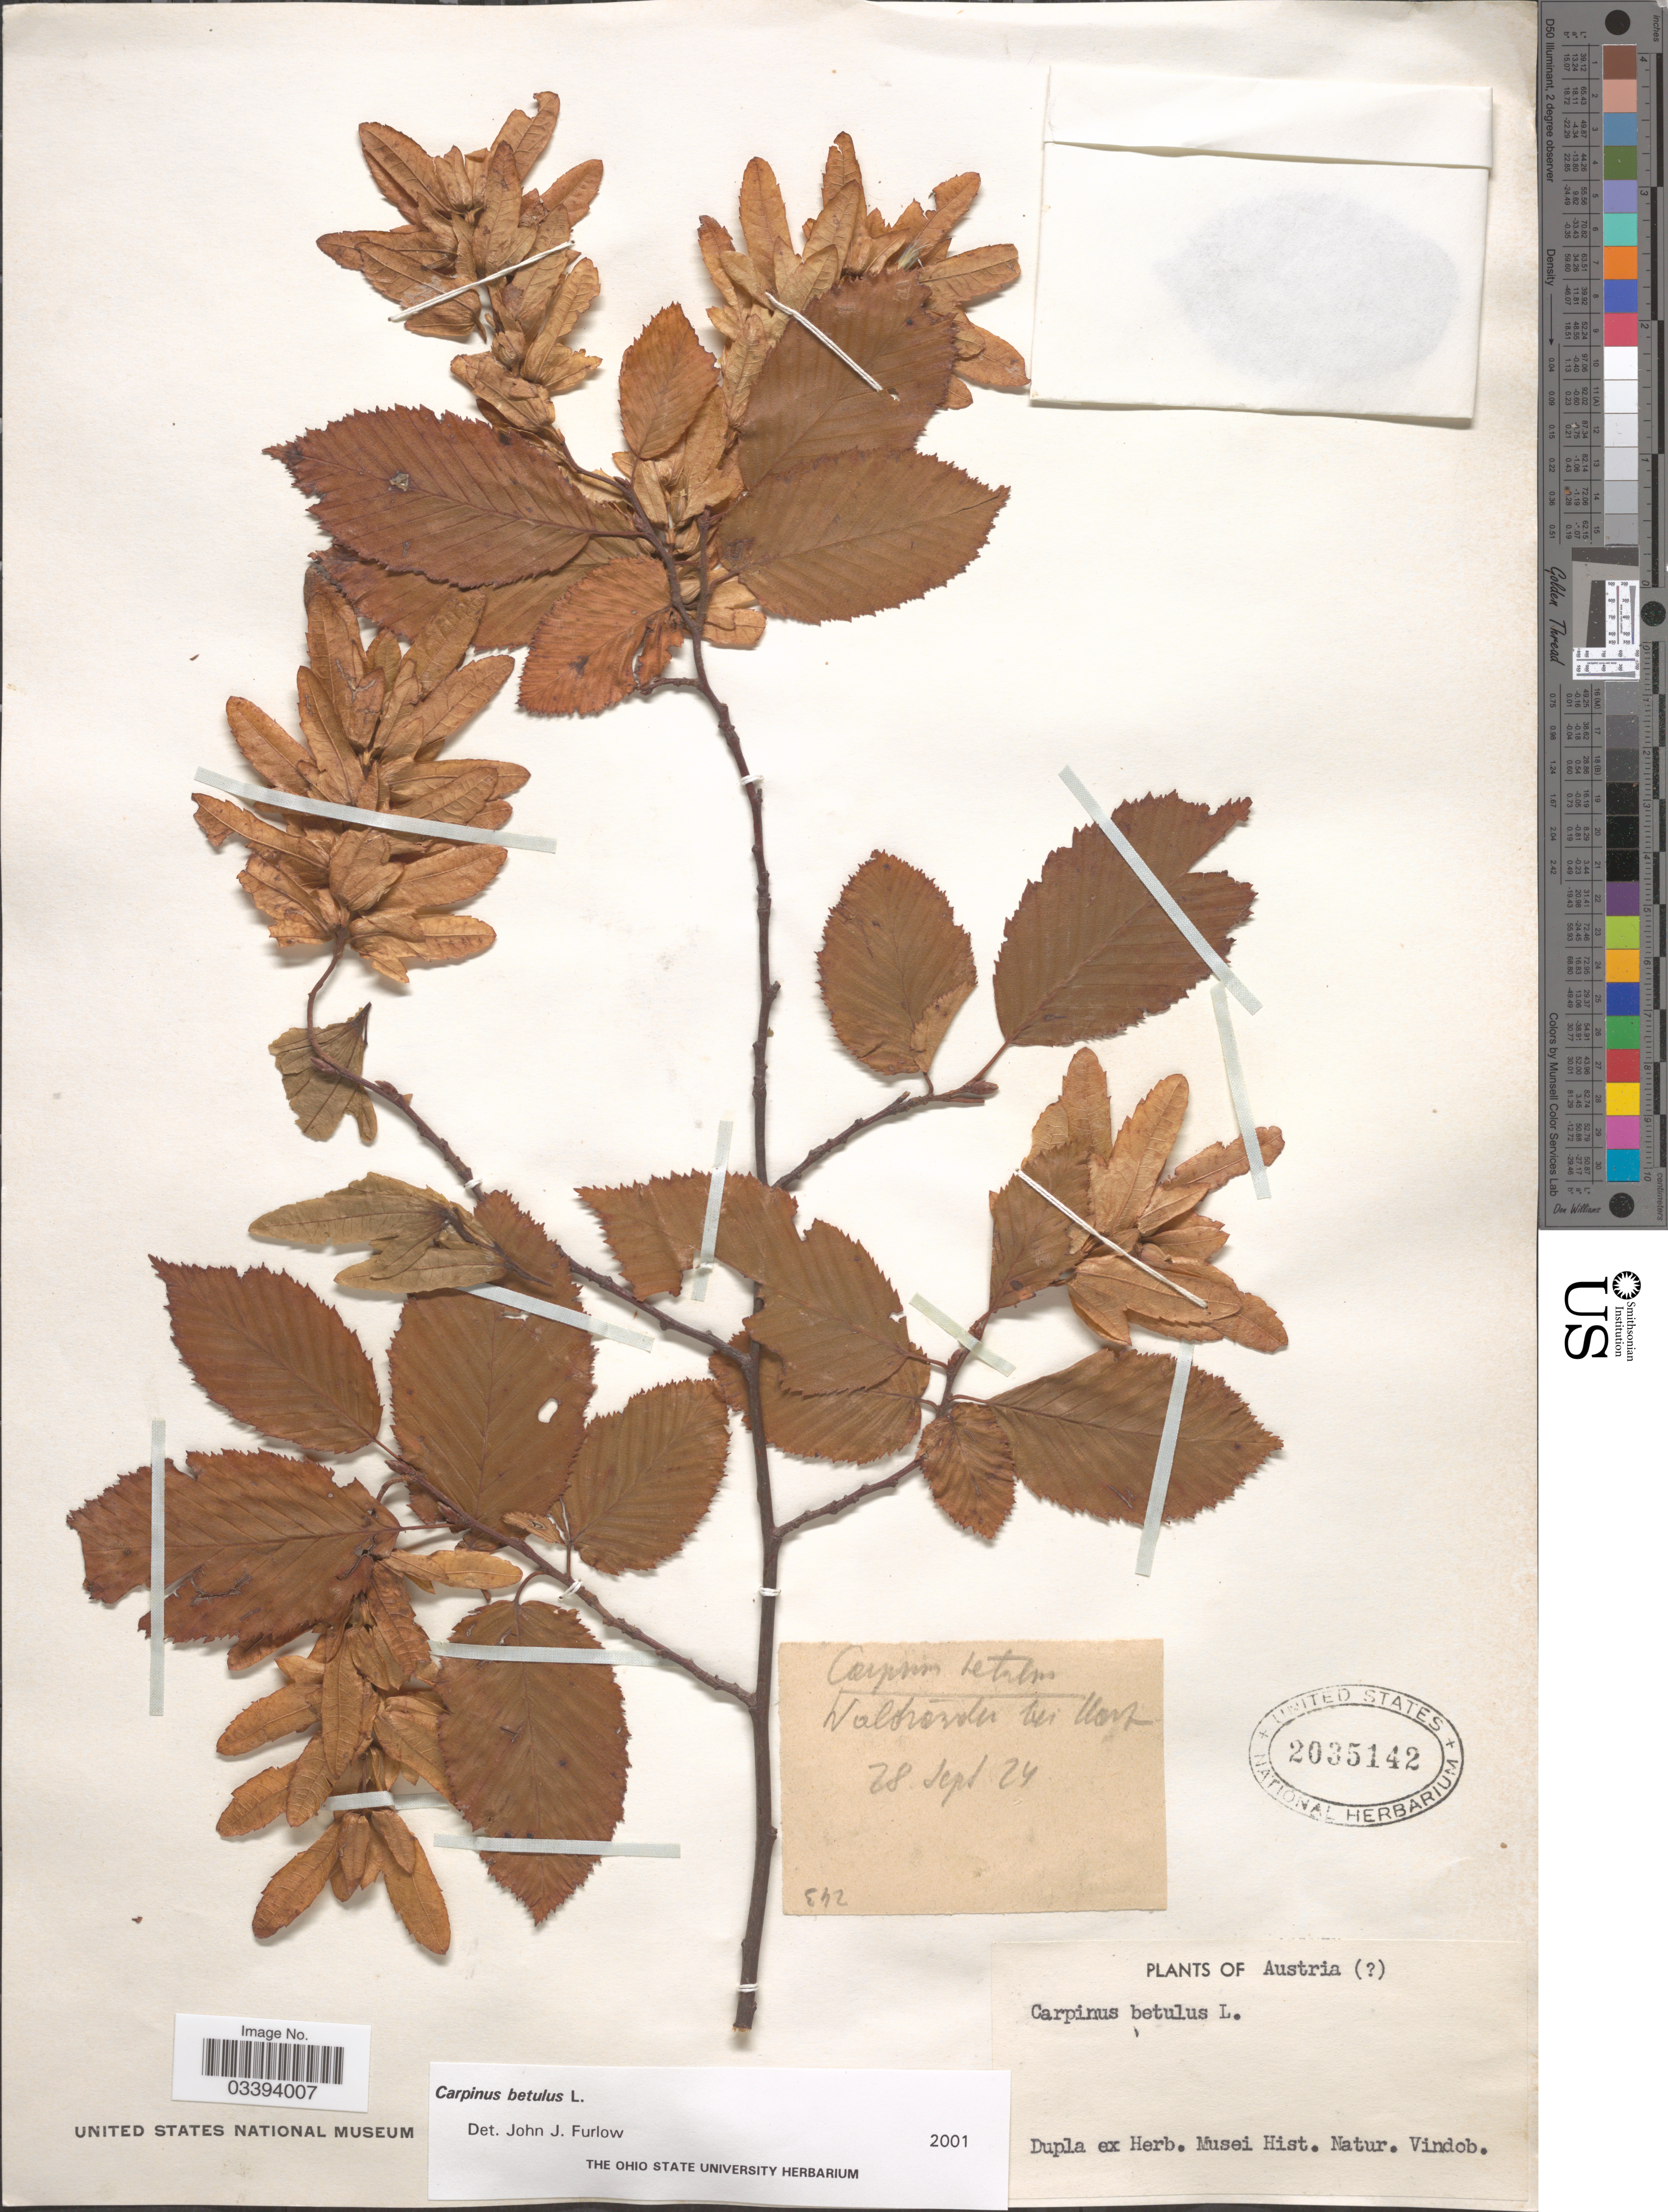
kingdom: Plantae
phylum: Tracheophyta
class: Magnoliopsida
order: Fagales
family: Betulaceae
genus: Carpinus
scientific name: Carpinus betulus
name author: L.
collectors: ex herb. Musei Hist. Natur. Vindob.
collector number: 243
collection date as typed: Transcribed d/m/y: 28/9/24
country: Austria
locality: Waldrósdu bei Uort. [interpreted]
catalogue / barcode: US 2035142